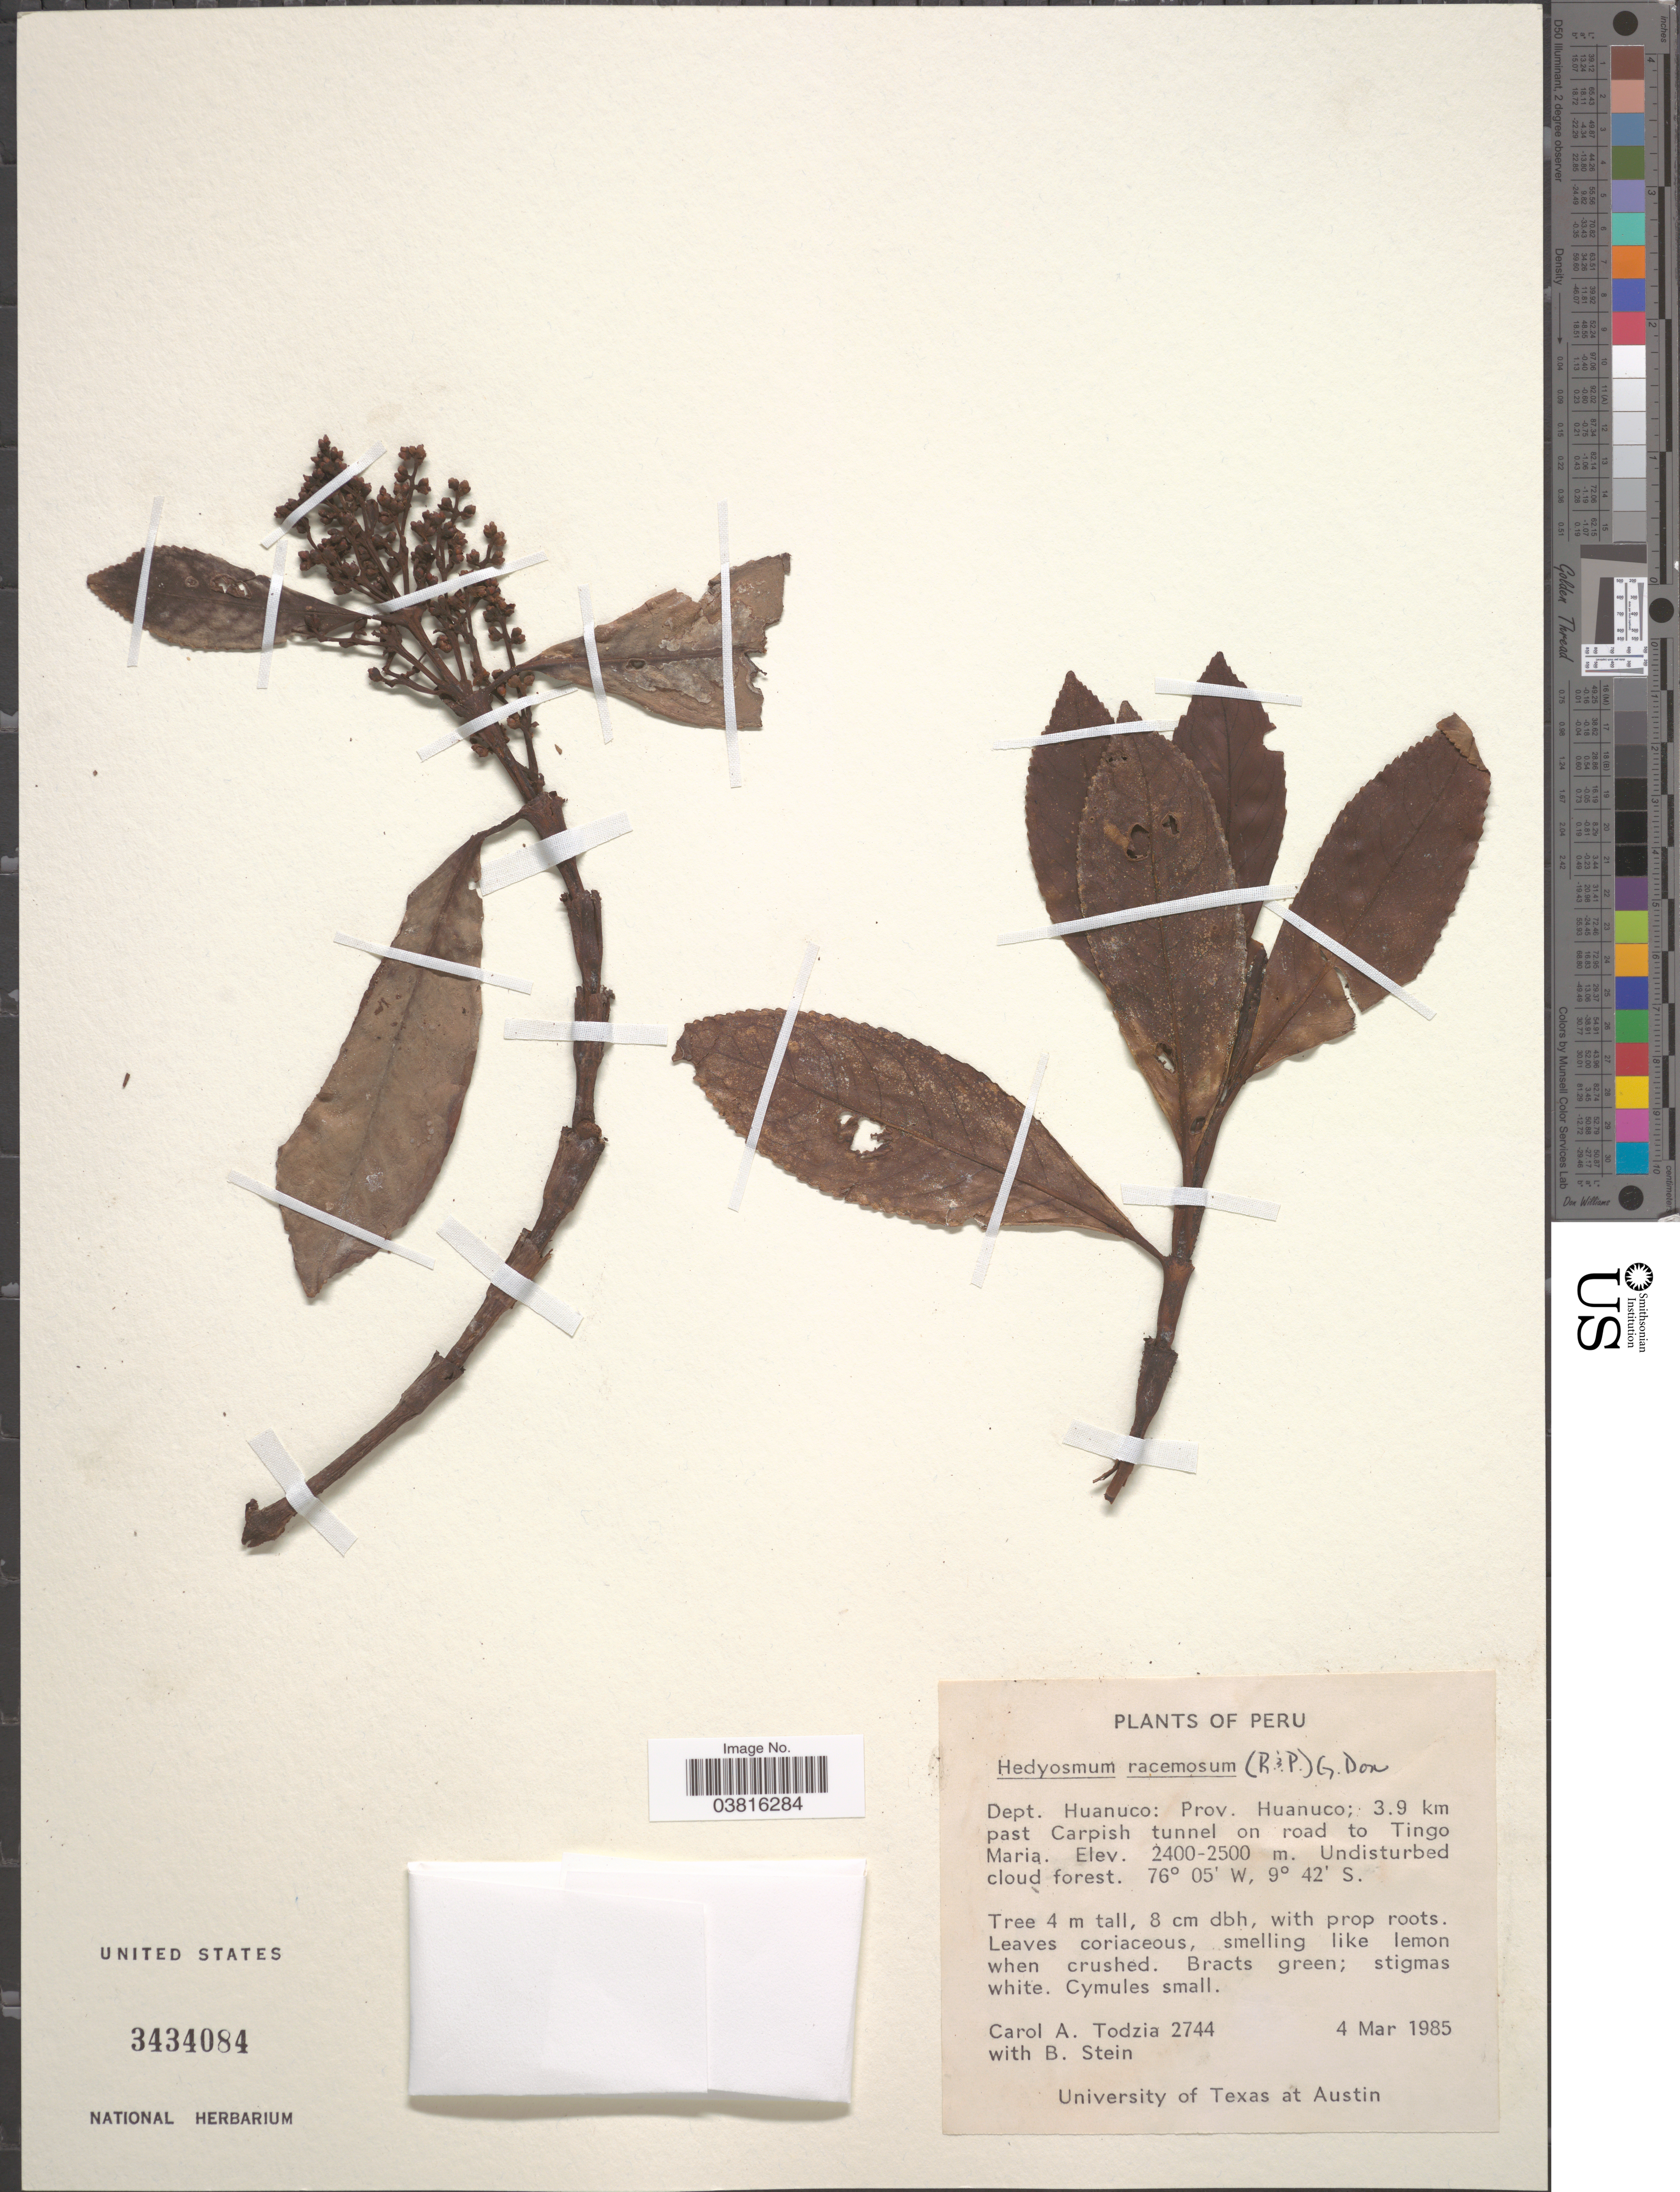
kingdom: Plantae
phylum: Tracheophyta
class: Magnoliopsida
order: Chloranthales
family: Chloranthaceae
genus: Hedyosmum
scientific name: Hedyosmum racemosum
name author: (Ruiz & Pav.) G. Don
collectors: C. A. Todzia & B. Stein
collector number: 2744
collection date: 1985-03-04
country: Peru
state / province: Huánuco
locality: Dept. Huanuco: 3.9 km past Carpish tunnel on road to Tingo Maria.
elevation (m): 2400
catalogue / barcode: US 3434084